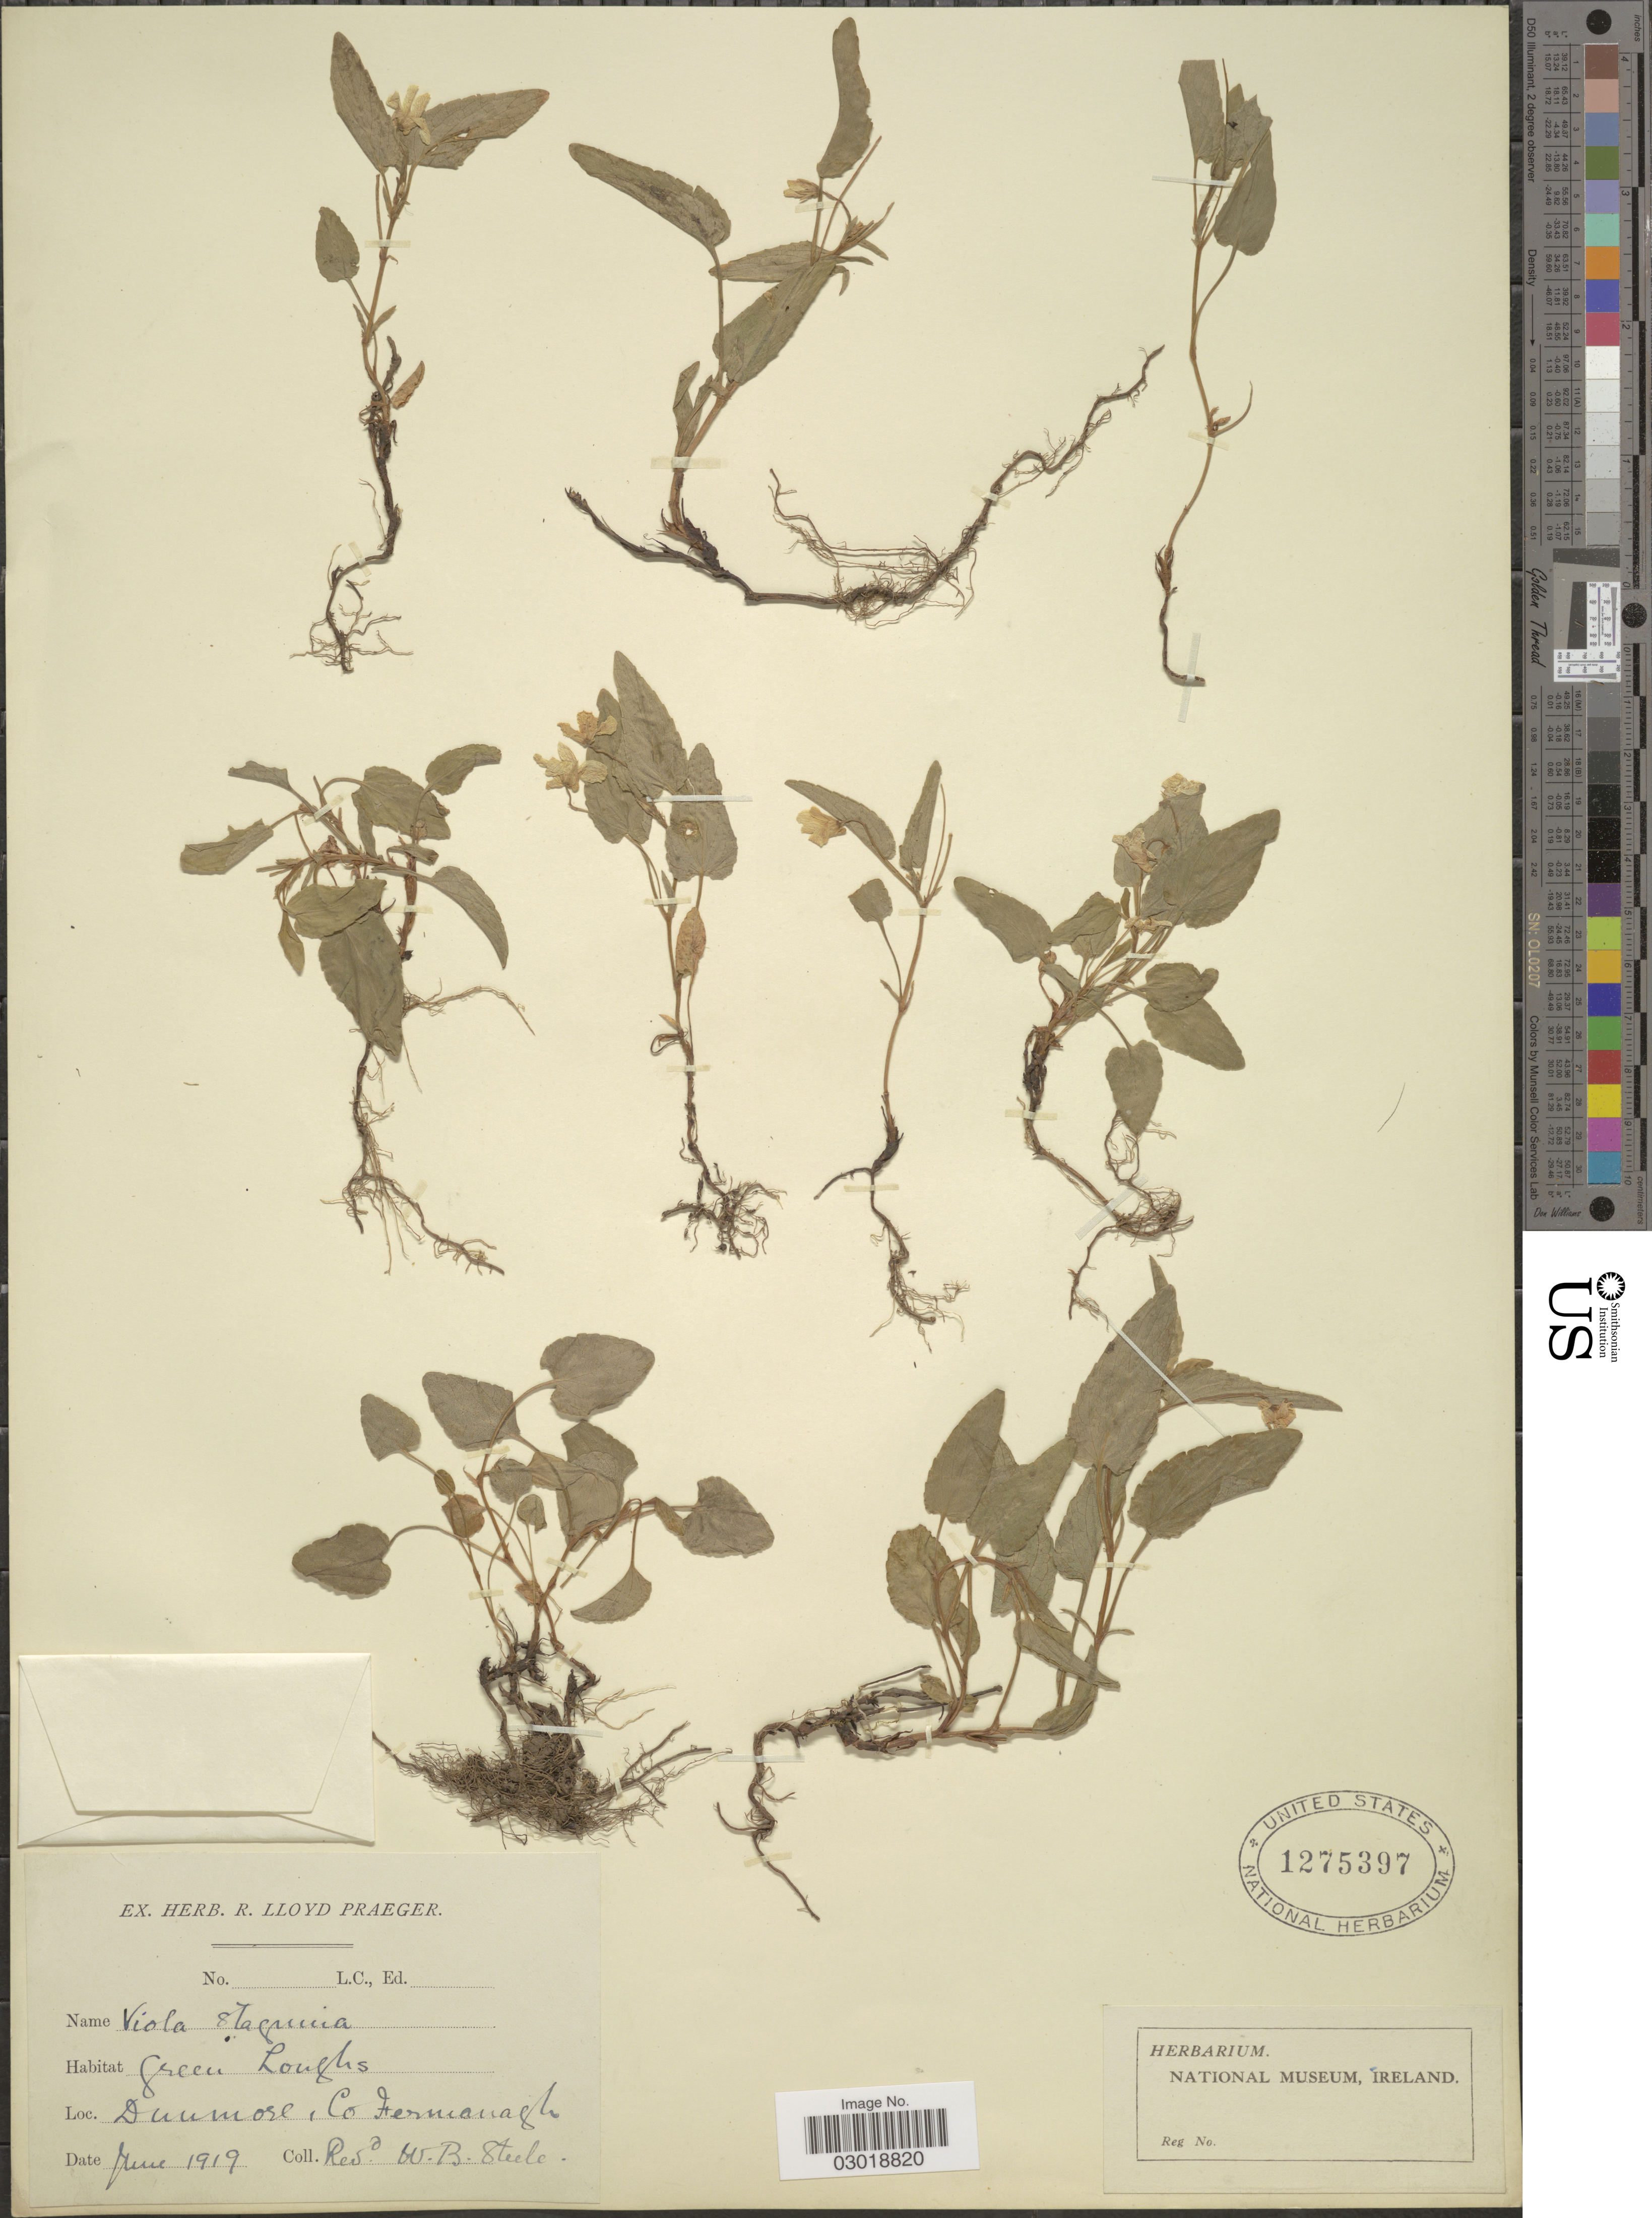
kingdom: Plantae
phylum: Tracheophyta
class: Magnoliopsida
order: Malpighiales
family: Violaceae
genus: Viola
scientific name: Viola persicifolia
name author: Schreb.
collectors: W. Steele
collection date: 1919-06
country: United Kingdom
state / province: Northern Ireland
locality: Dunmore, Co. Fermanagh.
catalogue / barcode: US 1275397